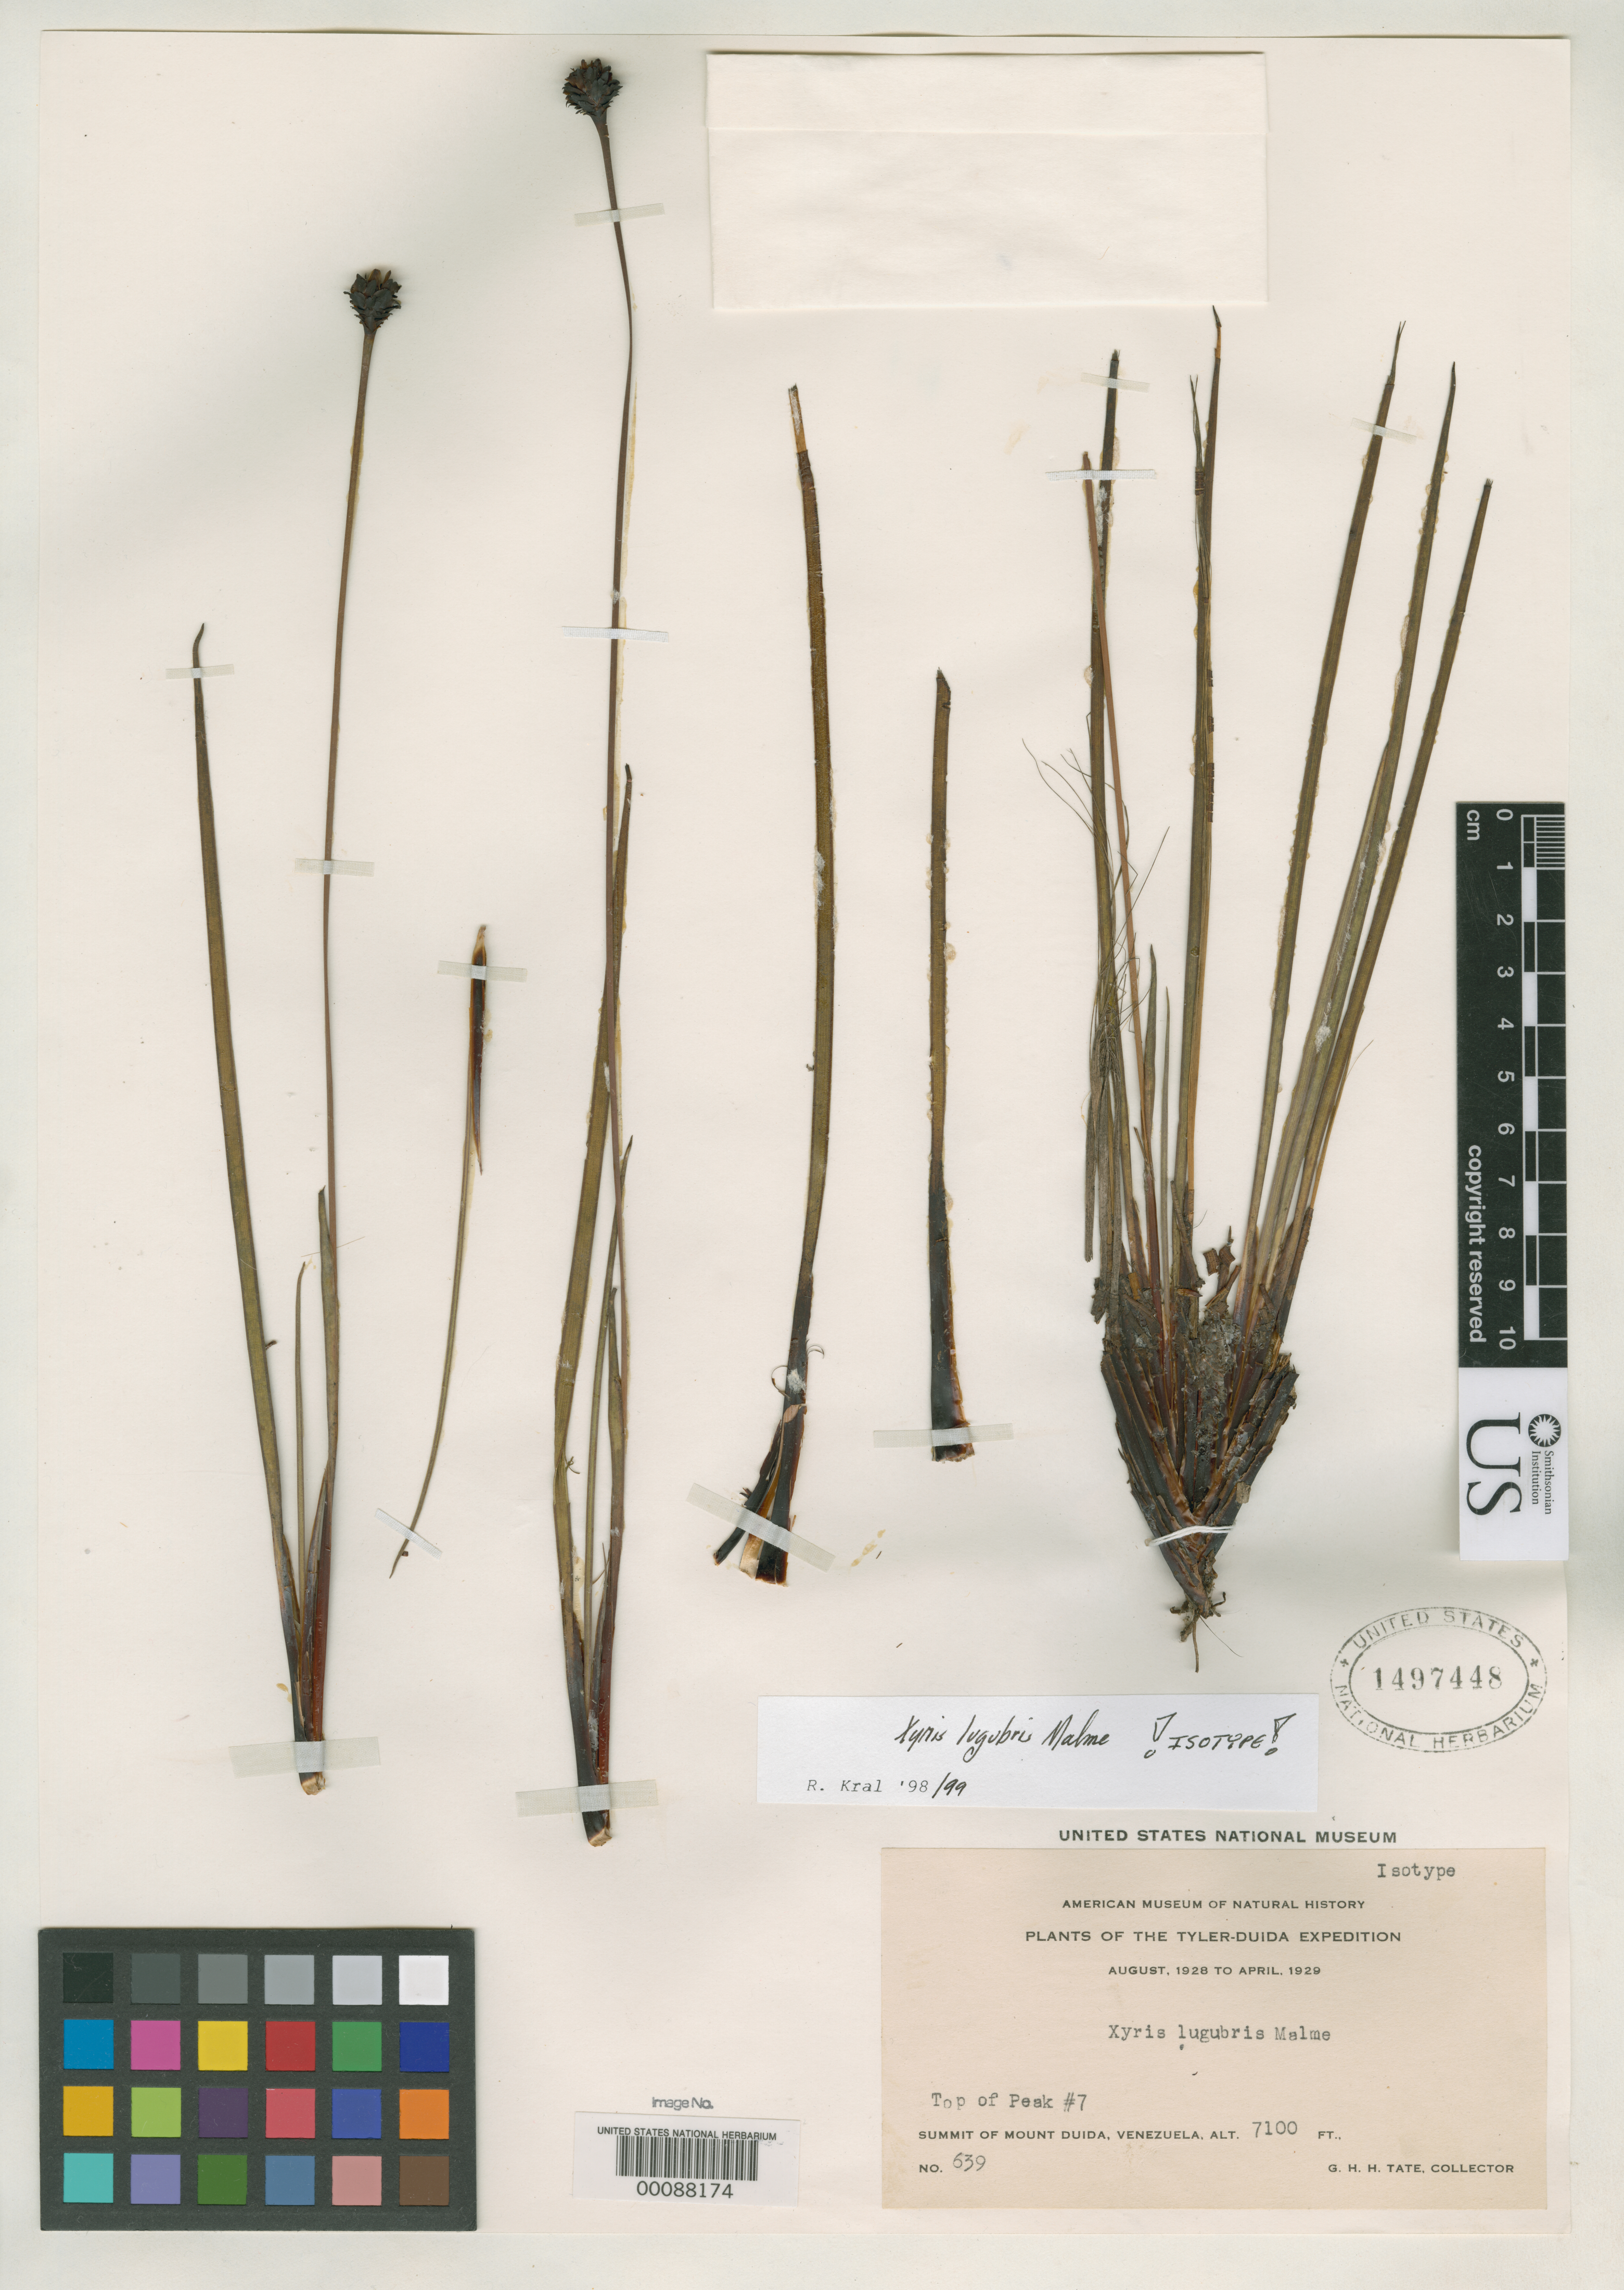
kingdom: Plantae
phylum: Tracheophyta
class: Liliopsida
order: Poales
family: Xyridaceae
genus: Xyris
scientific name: Xyris lugubris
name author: Malme in Gleason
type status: Isotype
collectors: G. H. H.Tate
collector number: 639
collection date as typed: Aug 1928 to -- Apr 1929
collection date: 1928-08/1929-04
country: Venezuela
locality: Summit of Mount Duida, peak no. 7; alt. 7100 ft.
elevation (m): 2164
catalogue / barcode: US 1497448